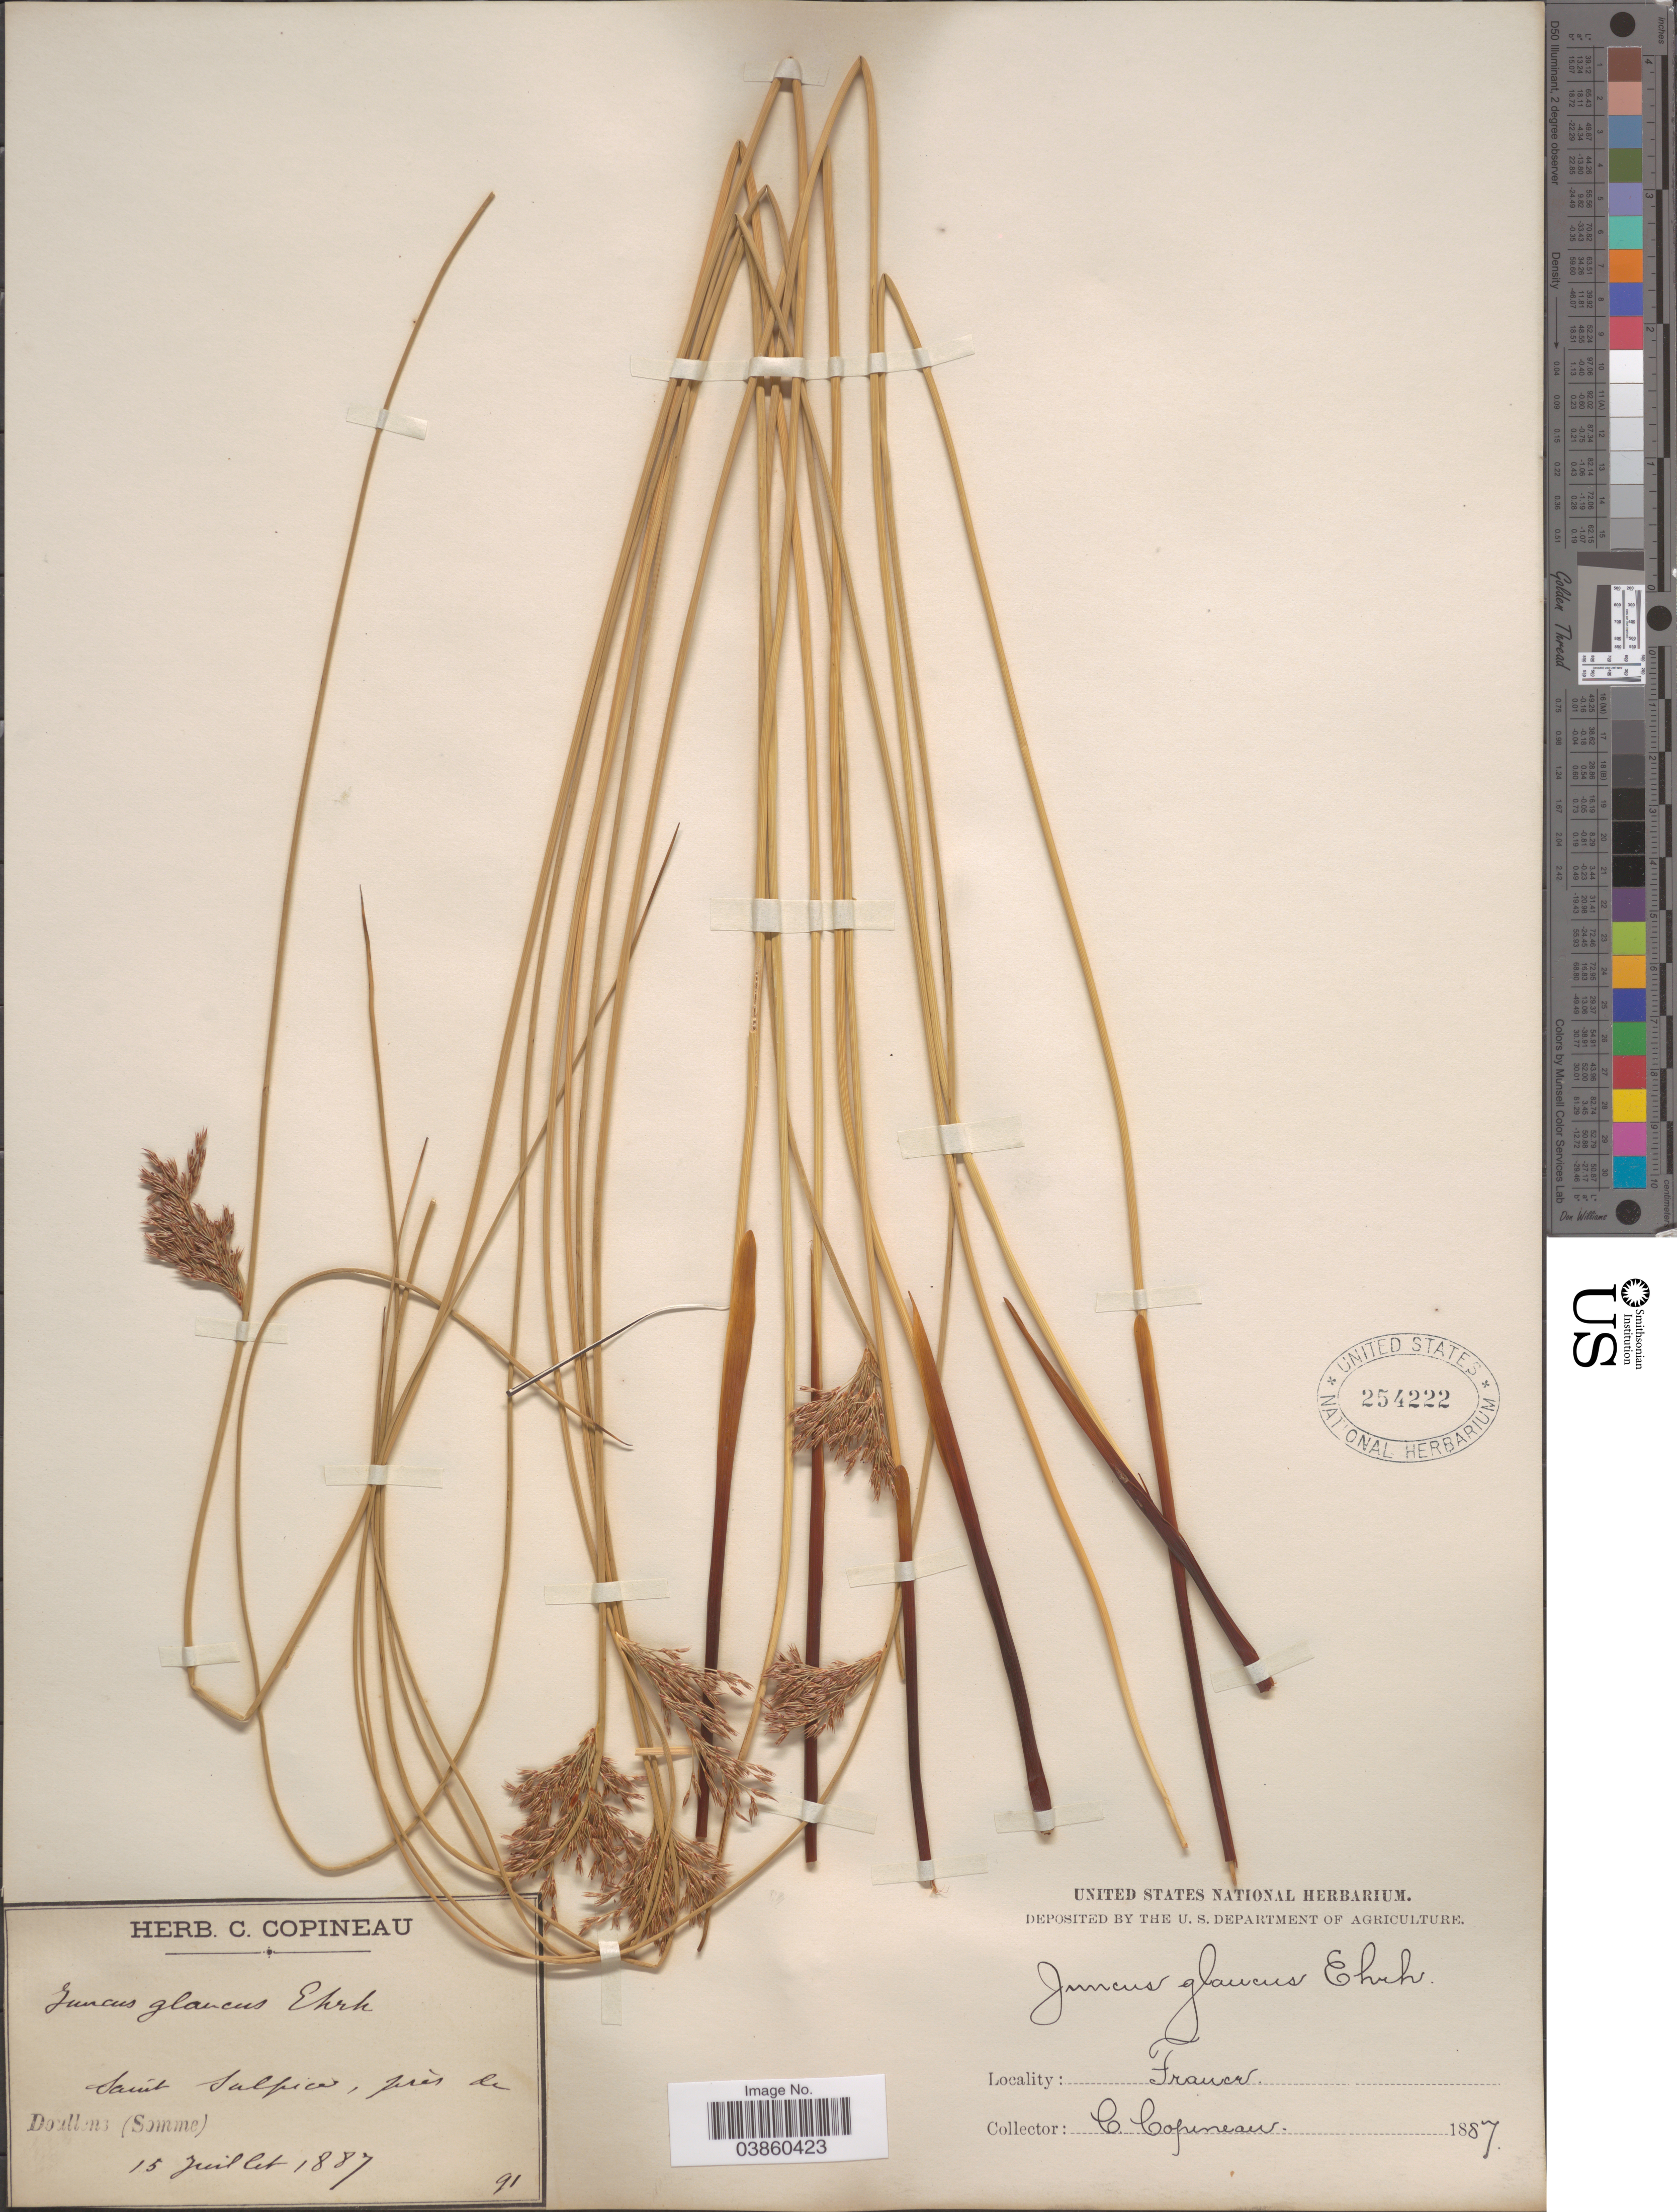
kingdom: Plantae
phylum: Tracheophyta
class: Liliopsida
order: Poales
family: Juncaceae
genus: Juncus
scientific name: Juncus glaucus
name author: Ehrh.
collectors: C. Copineau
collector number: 91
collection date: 1887-07-15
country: France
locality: Saint Sulpice, près de Doullens (Somme).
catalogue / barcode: US 254222